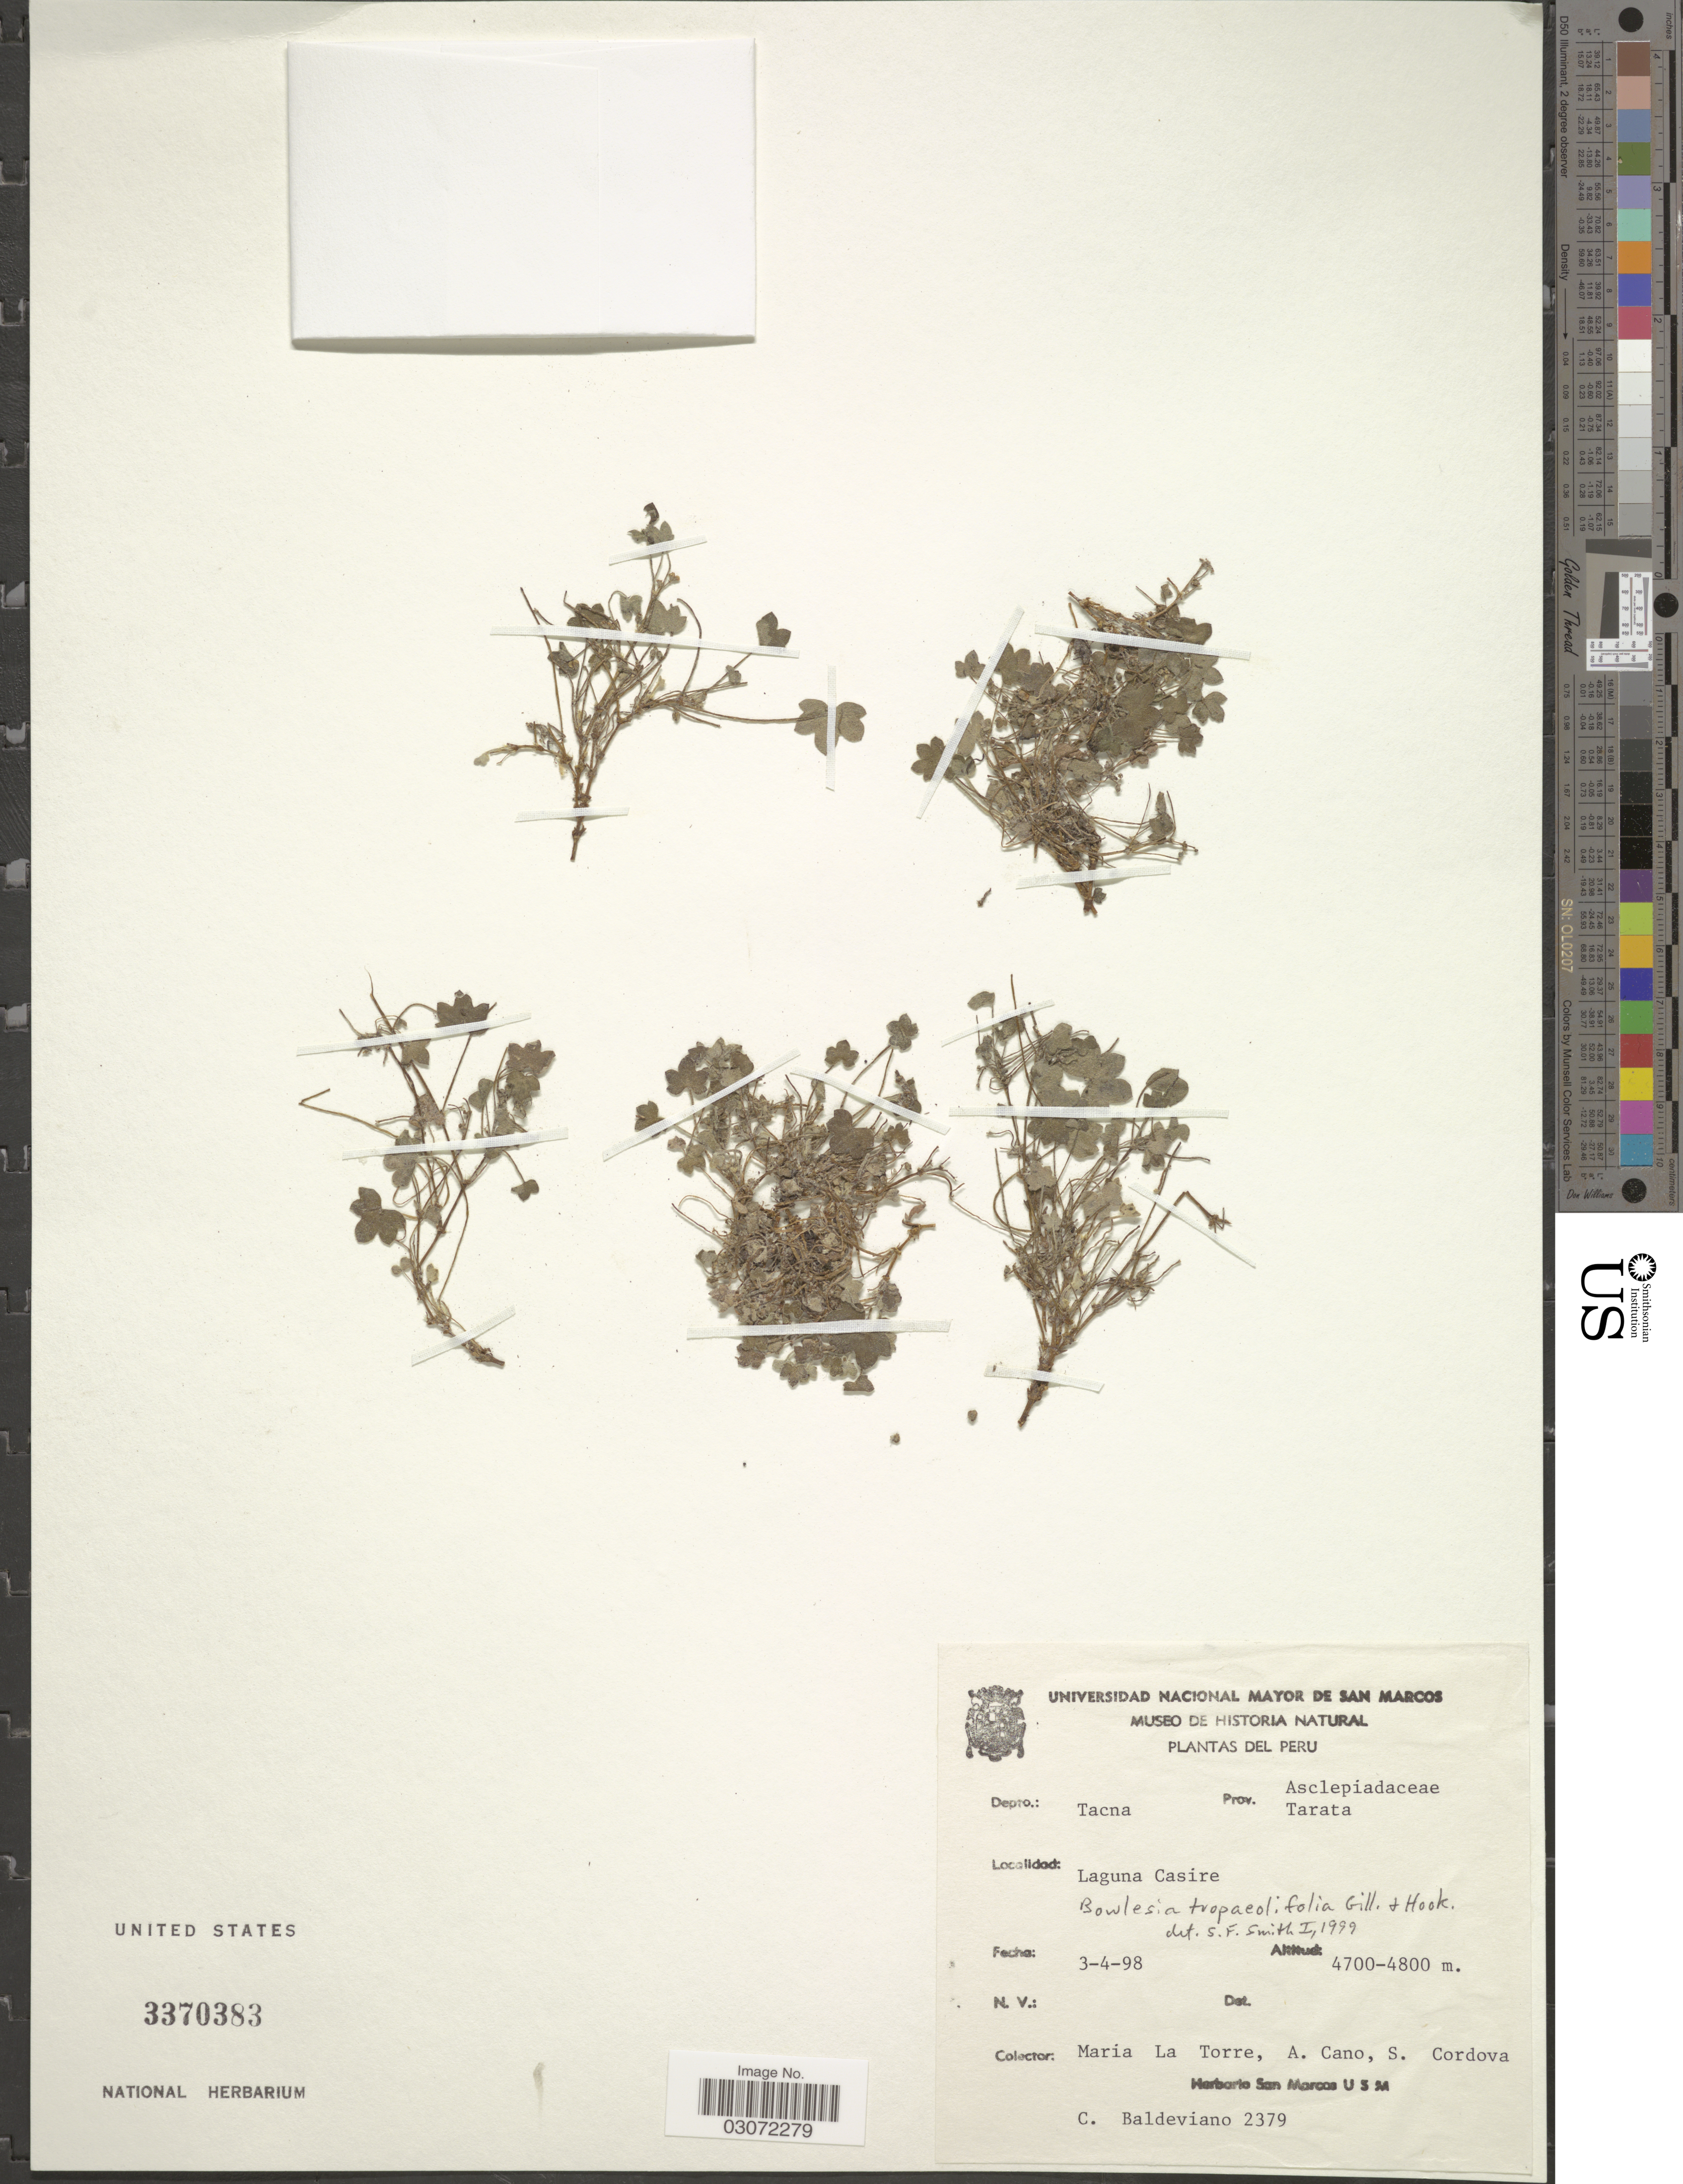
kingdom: Plantae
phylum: Tracheophyta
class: Magnoliopsida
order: Apiales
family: Apiaceae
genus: Bowlesia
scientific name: Bowlesia tropaeolifolia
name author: J.M. Gillet & Hook.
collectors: M. La Torre, A. Cano, S. Cordova & C. Baldeviano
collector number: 2379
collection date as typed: Transcribed d/m/y: 3/4/98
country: Peru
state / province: Tacna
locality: Depto.: Tacna. Prov. Tarata. Laguna Casire.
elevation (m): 4700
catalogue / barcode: US 3370383